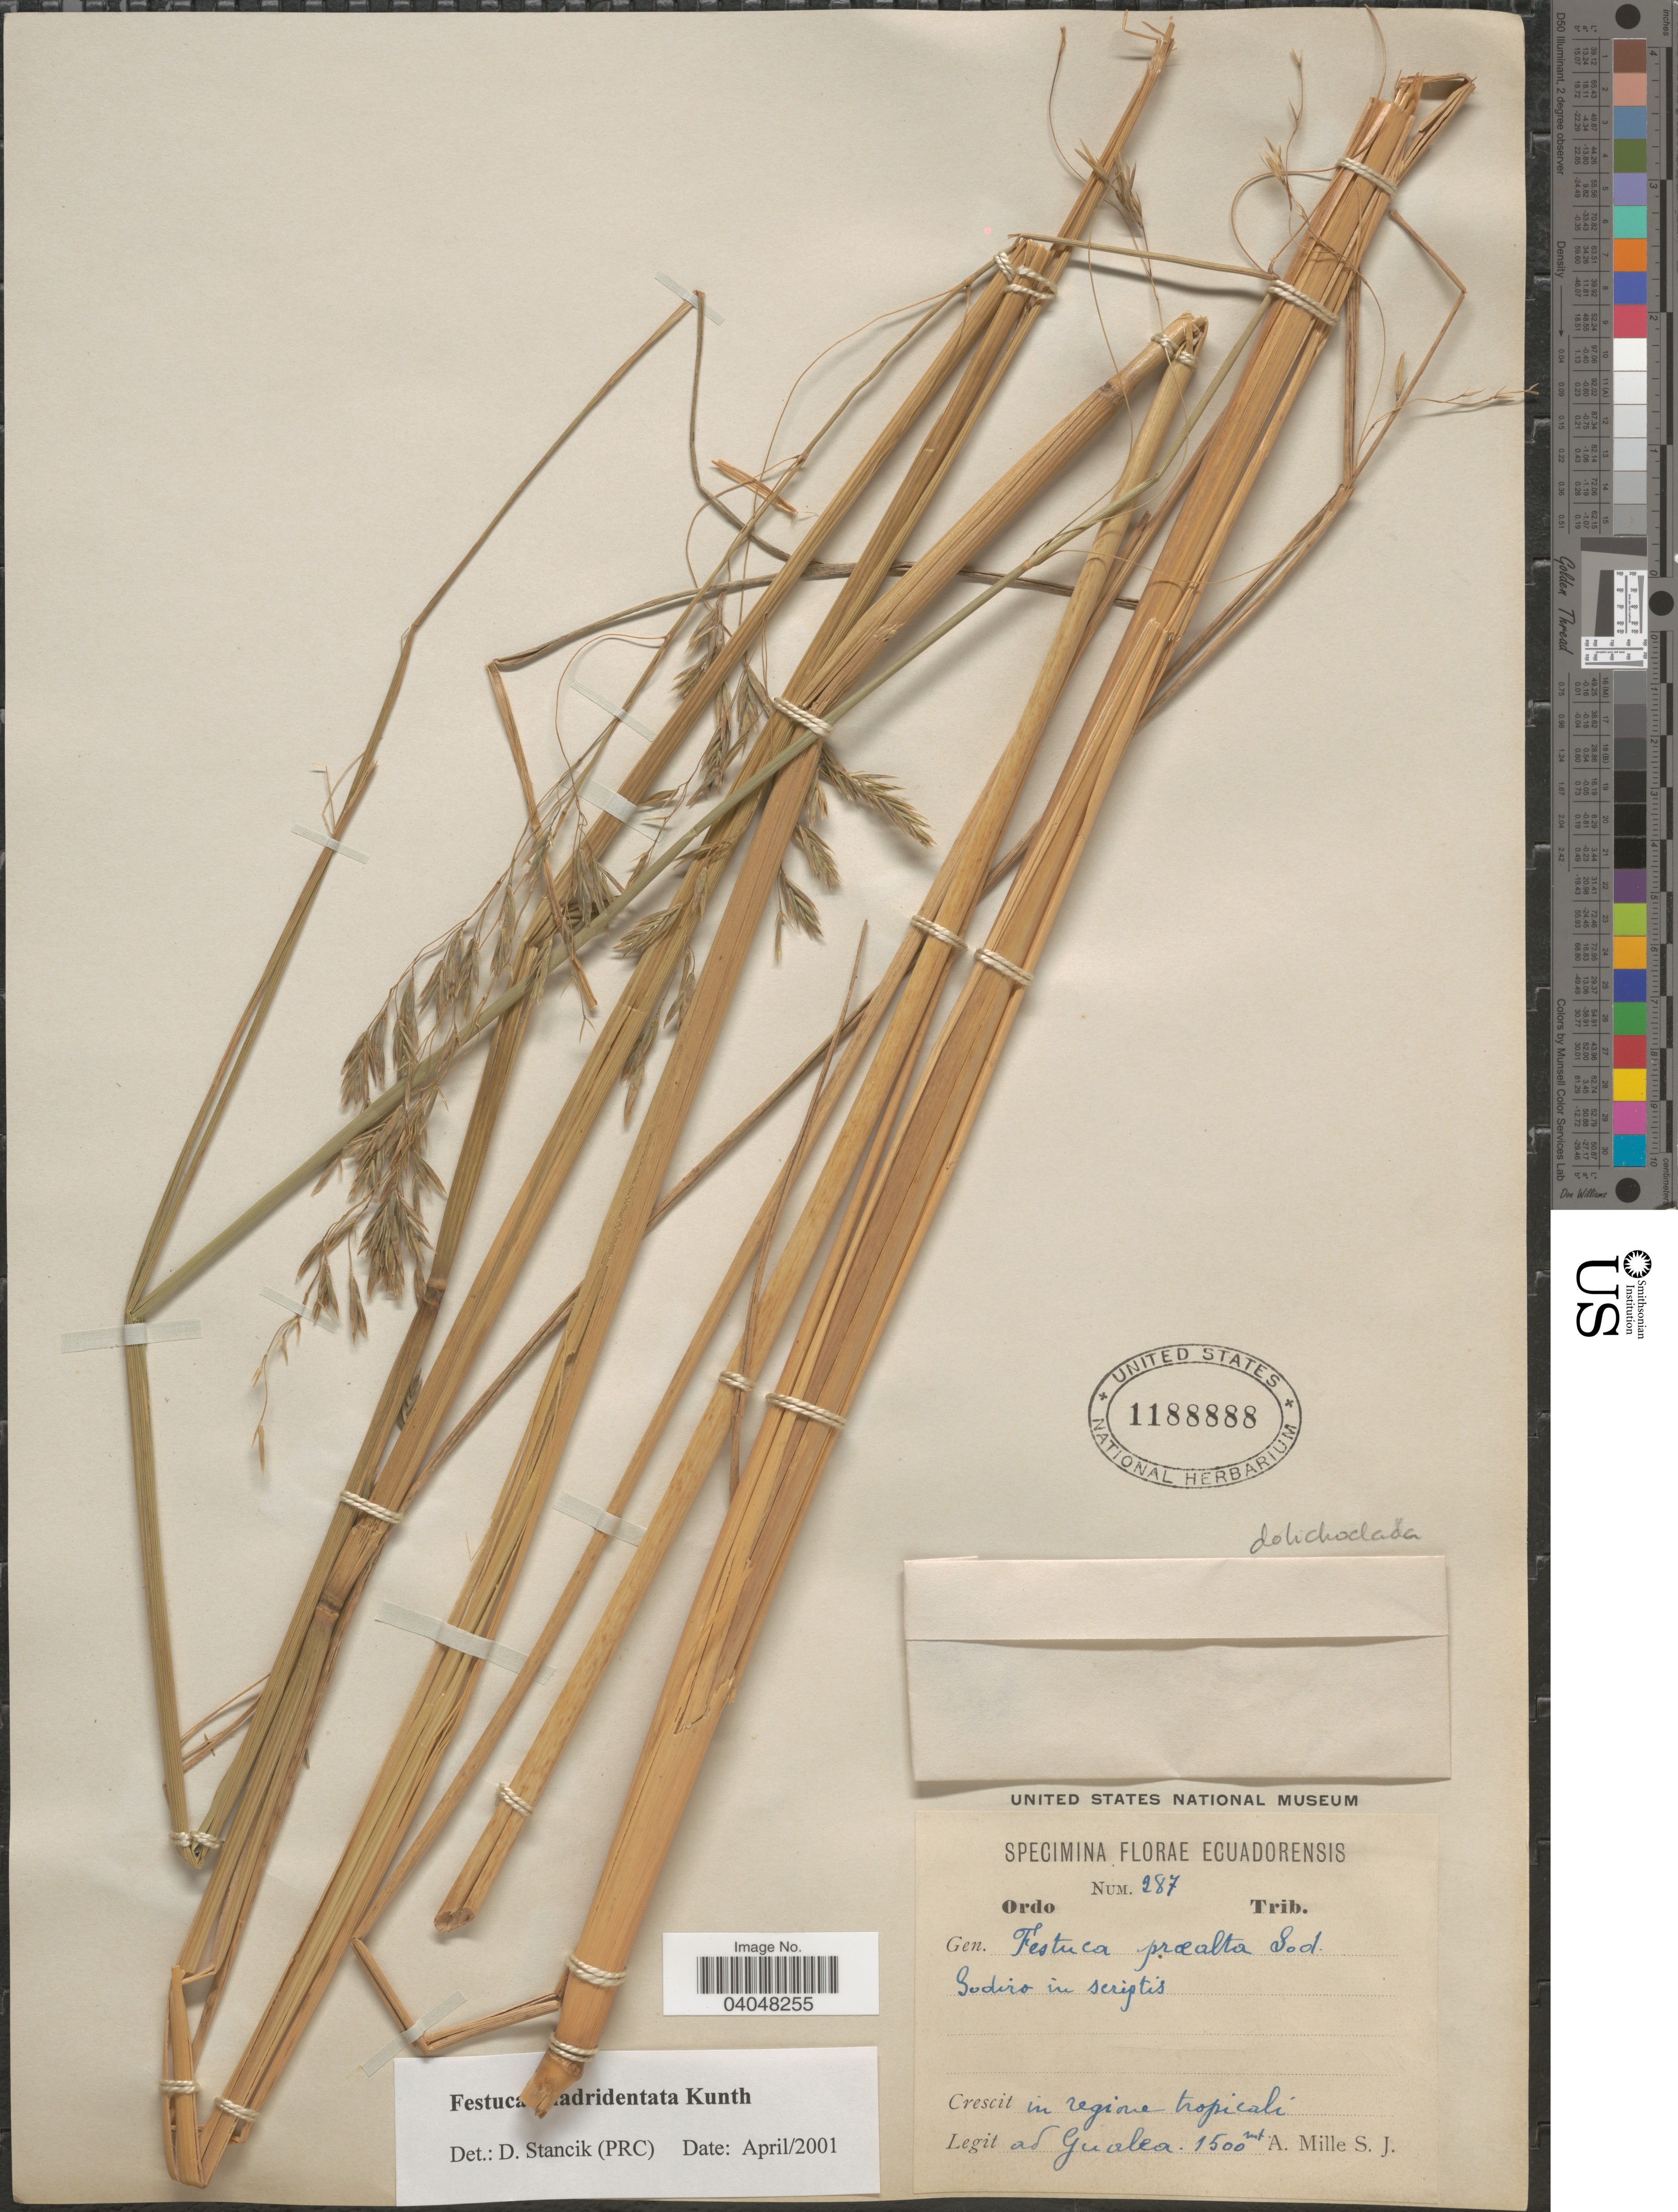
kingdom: Plantae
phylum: Tracheophyta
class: Liliopsida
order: Poales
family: Poaceae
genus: Festuca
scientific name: Festuca quadridentata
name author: Kunth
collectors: A. Mille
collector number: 287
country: Ecuador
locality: In regione tropicali. Ad Gualea.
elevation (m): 1500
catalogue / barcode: US 1188888